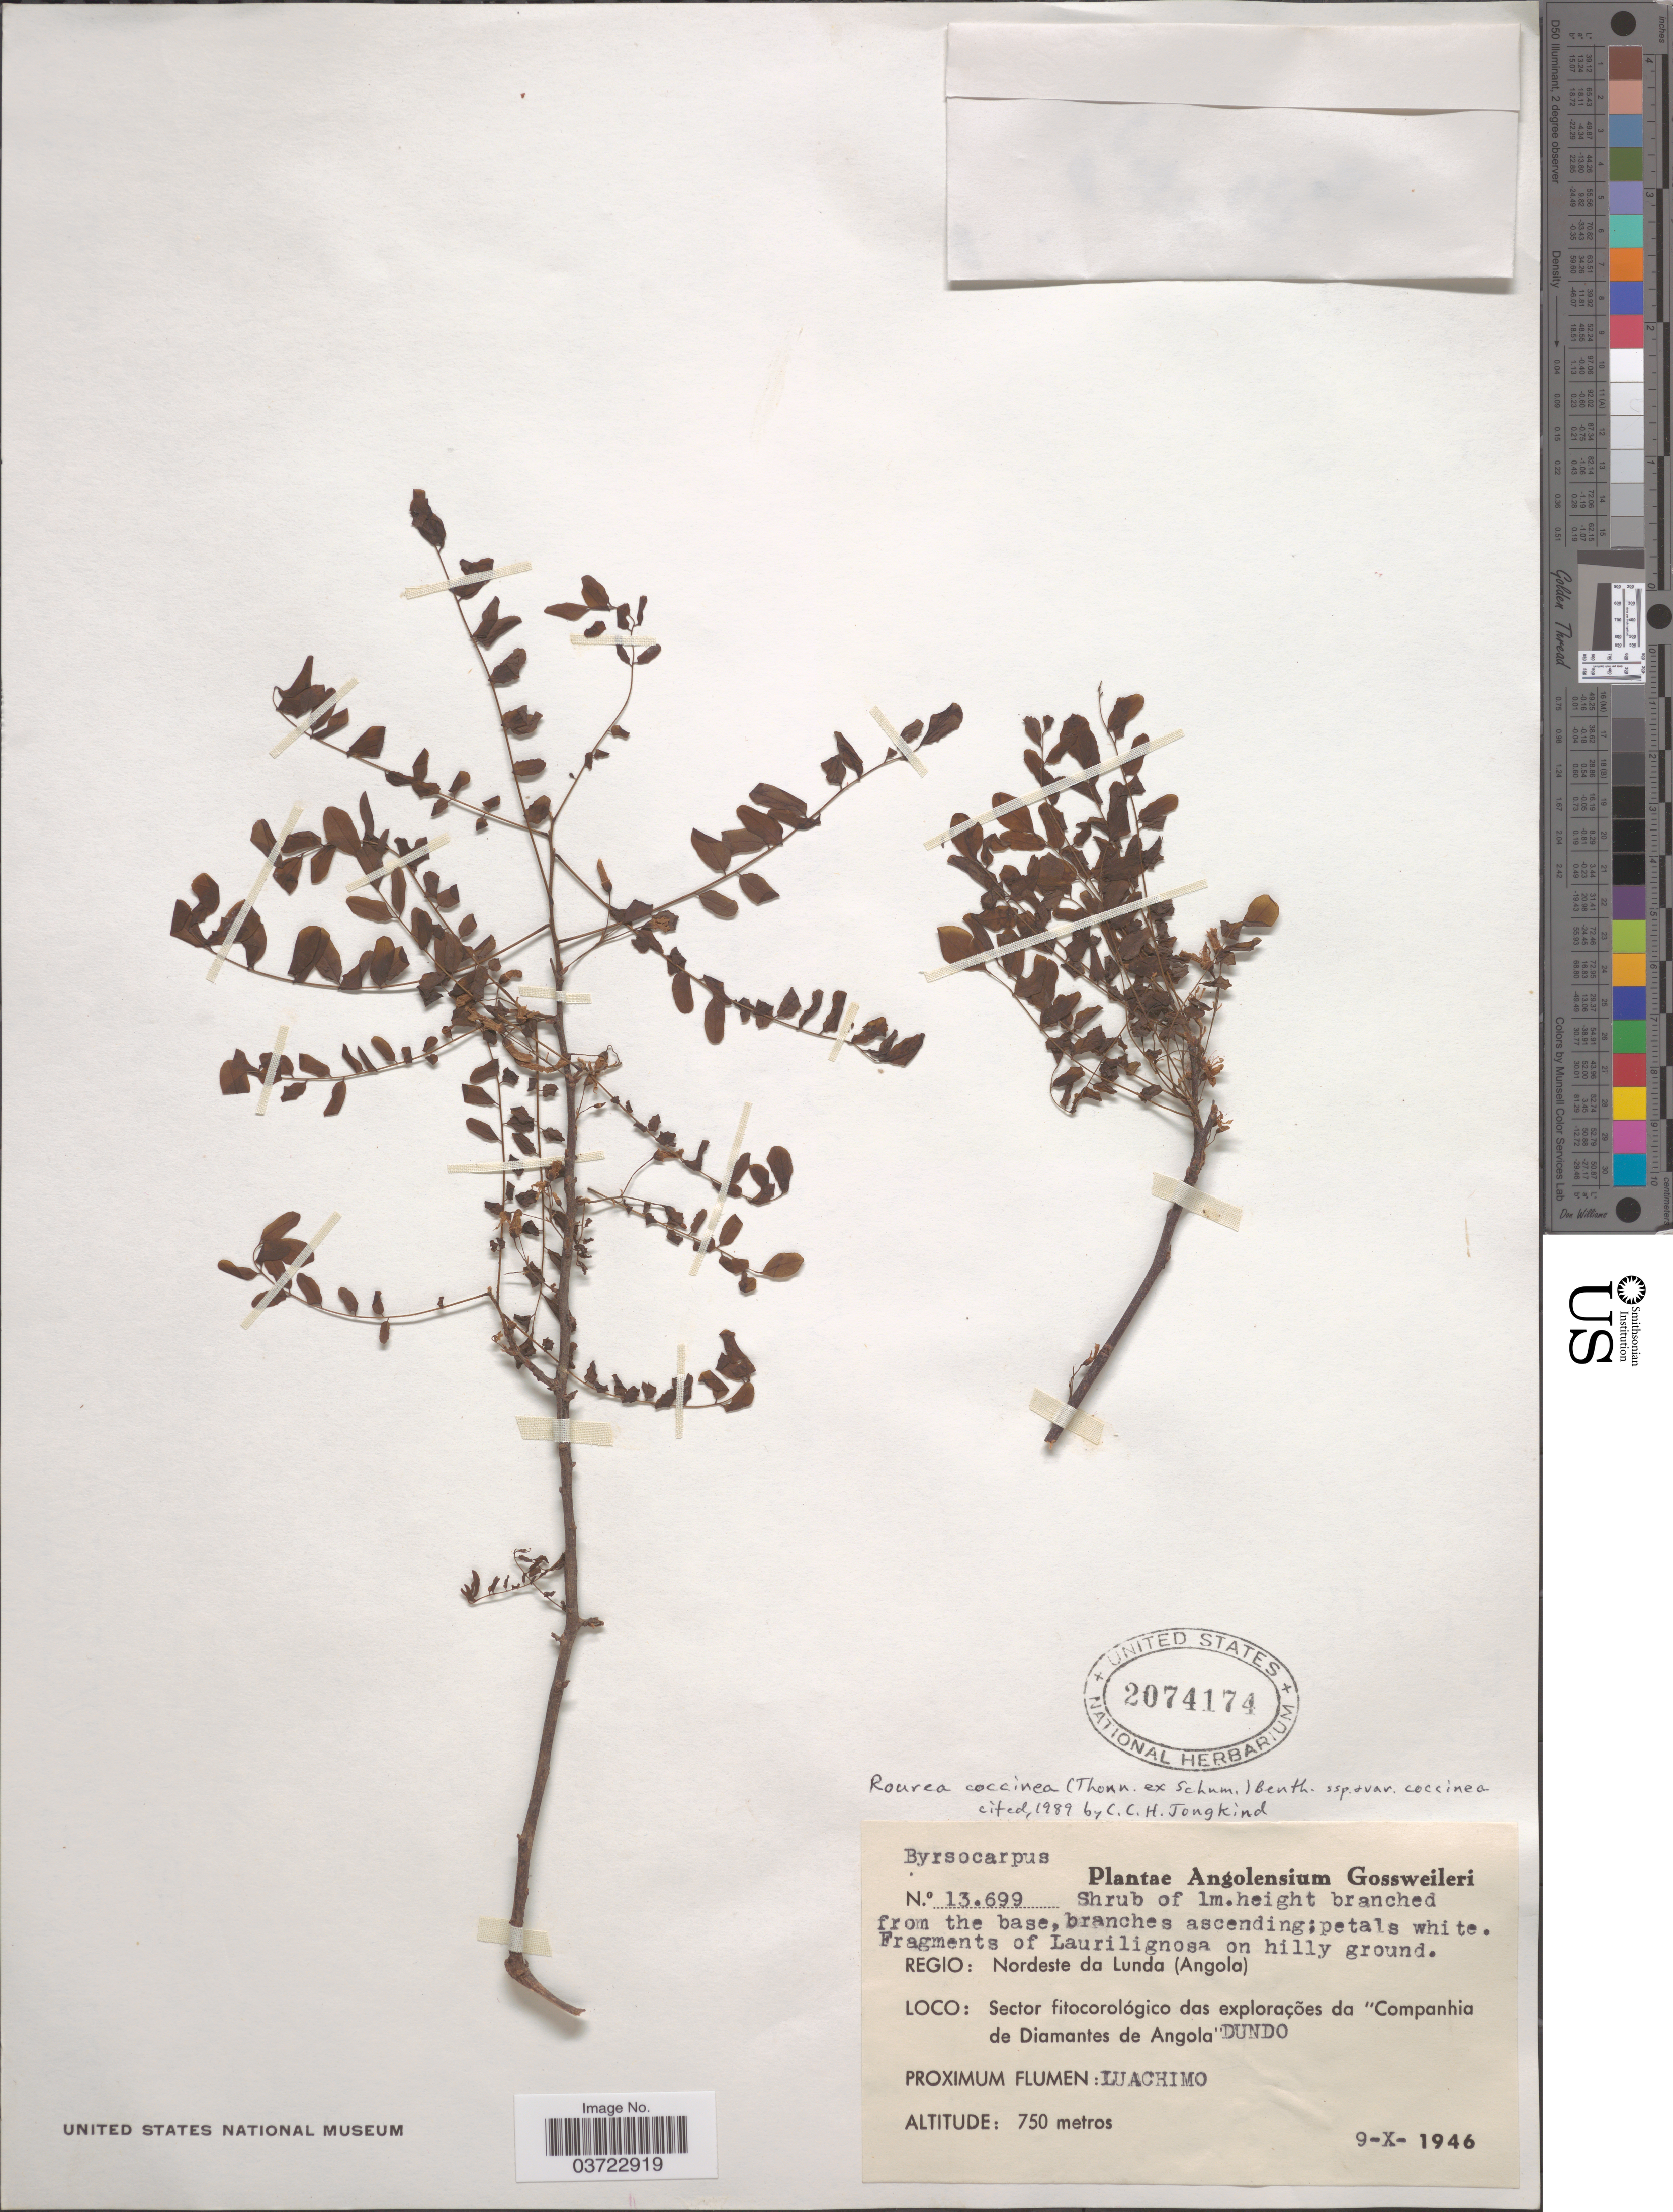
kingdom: Plantae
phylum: Tracheophyta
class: Magnoliopsida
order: Oxalidales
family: Connaraceae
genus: Rourea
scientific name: Rourea coccinea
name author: (Schumach. & Thonn.) Benth.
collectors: -. Gossweiler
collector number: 13699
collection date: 1946-10-09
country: Angola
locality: Regio: Nordeste da Lunda. Sector fitocorológico das explorações da "Companhia de Diamantes de Angola" Dundo. Luachimo.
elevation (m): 750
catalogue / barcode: US 2074174